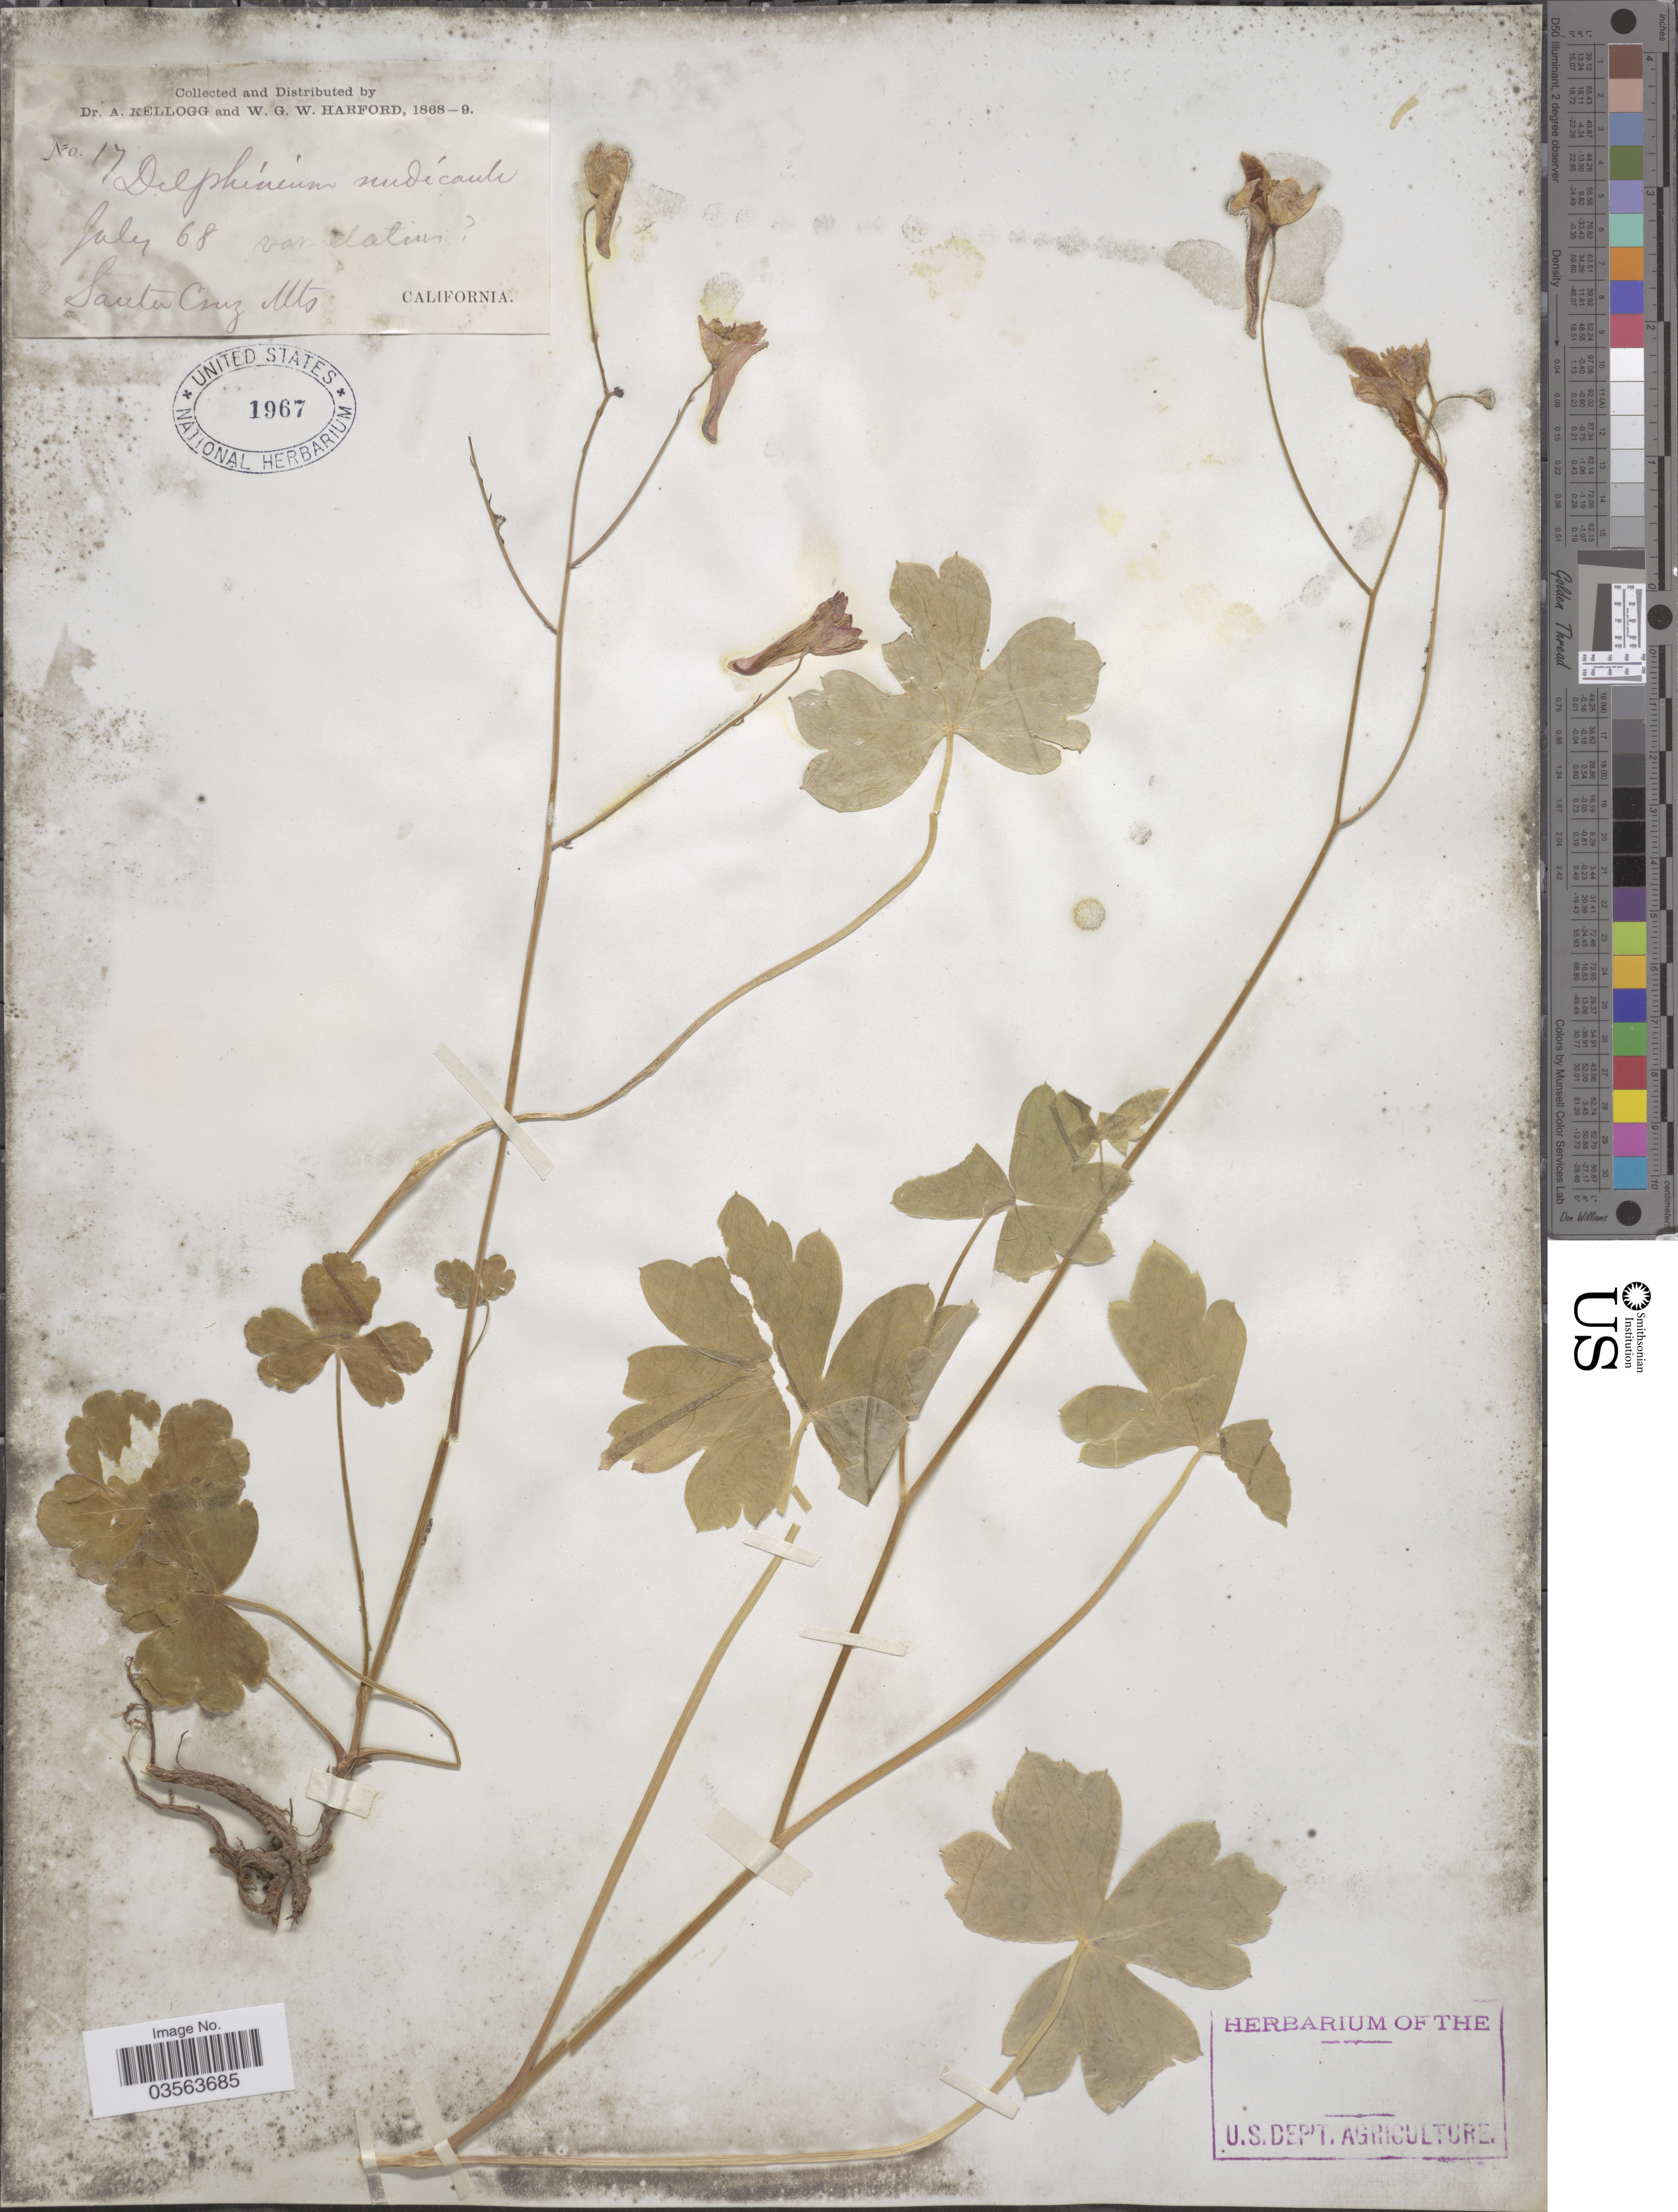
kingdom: Plantae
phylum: Tracheophyta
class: Magnoliopsida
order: Ranunculales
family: Ranunculaceae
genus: Delphinium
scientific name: Delphinium nudicaule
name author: Torr. & A. Gray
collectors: A. Kellogg & W. G. W. Harford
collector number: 17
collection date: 1868-07/1869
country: United States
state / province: California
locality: Santa Cruz Mts.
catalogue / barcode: US 1967